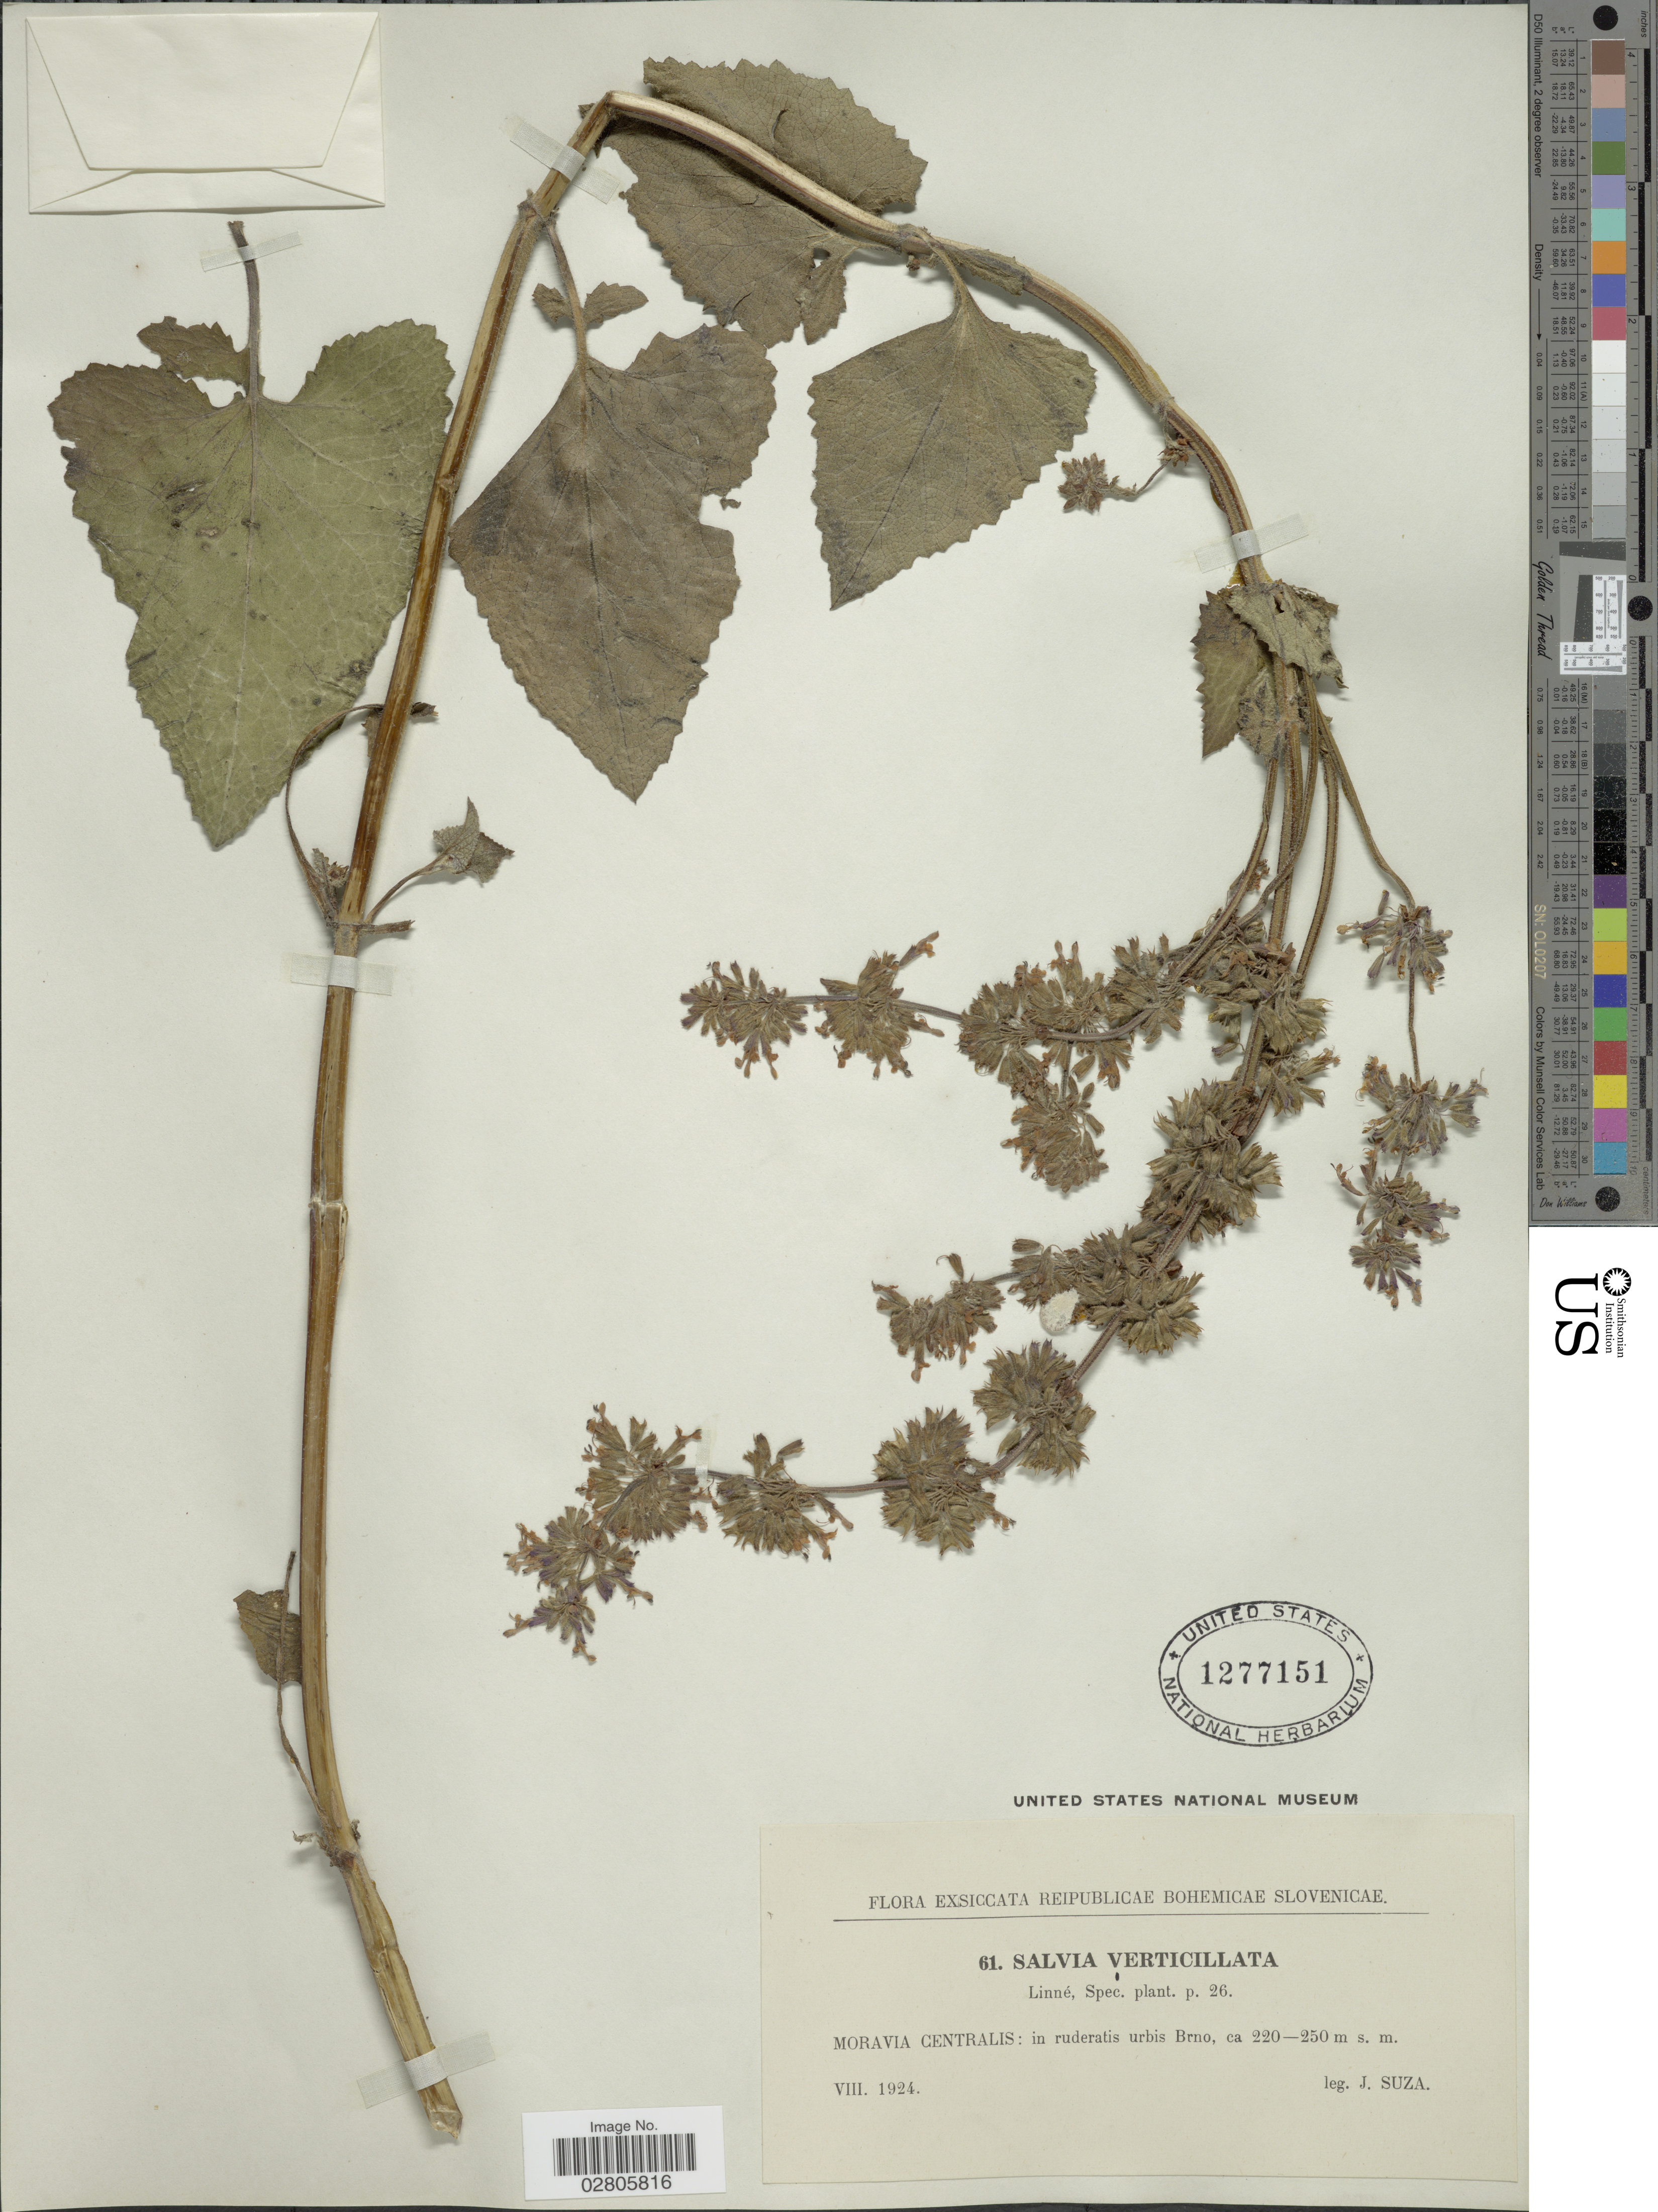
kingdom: Plantae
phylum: Tracheophyta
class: Magnoliopsida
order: Lamiales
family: Lamiaceae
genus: Salvia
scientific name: Salvia verticillata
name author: L.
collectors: J. Suza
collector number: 61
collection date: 1924-08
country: Czechia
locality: Republicae Bohemicae Slovenicae. Moravia Centralis: in ruderatis urbis Brno.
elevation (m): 220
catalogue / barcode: US 1277151